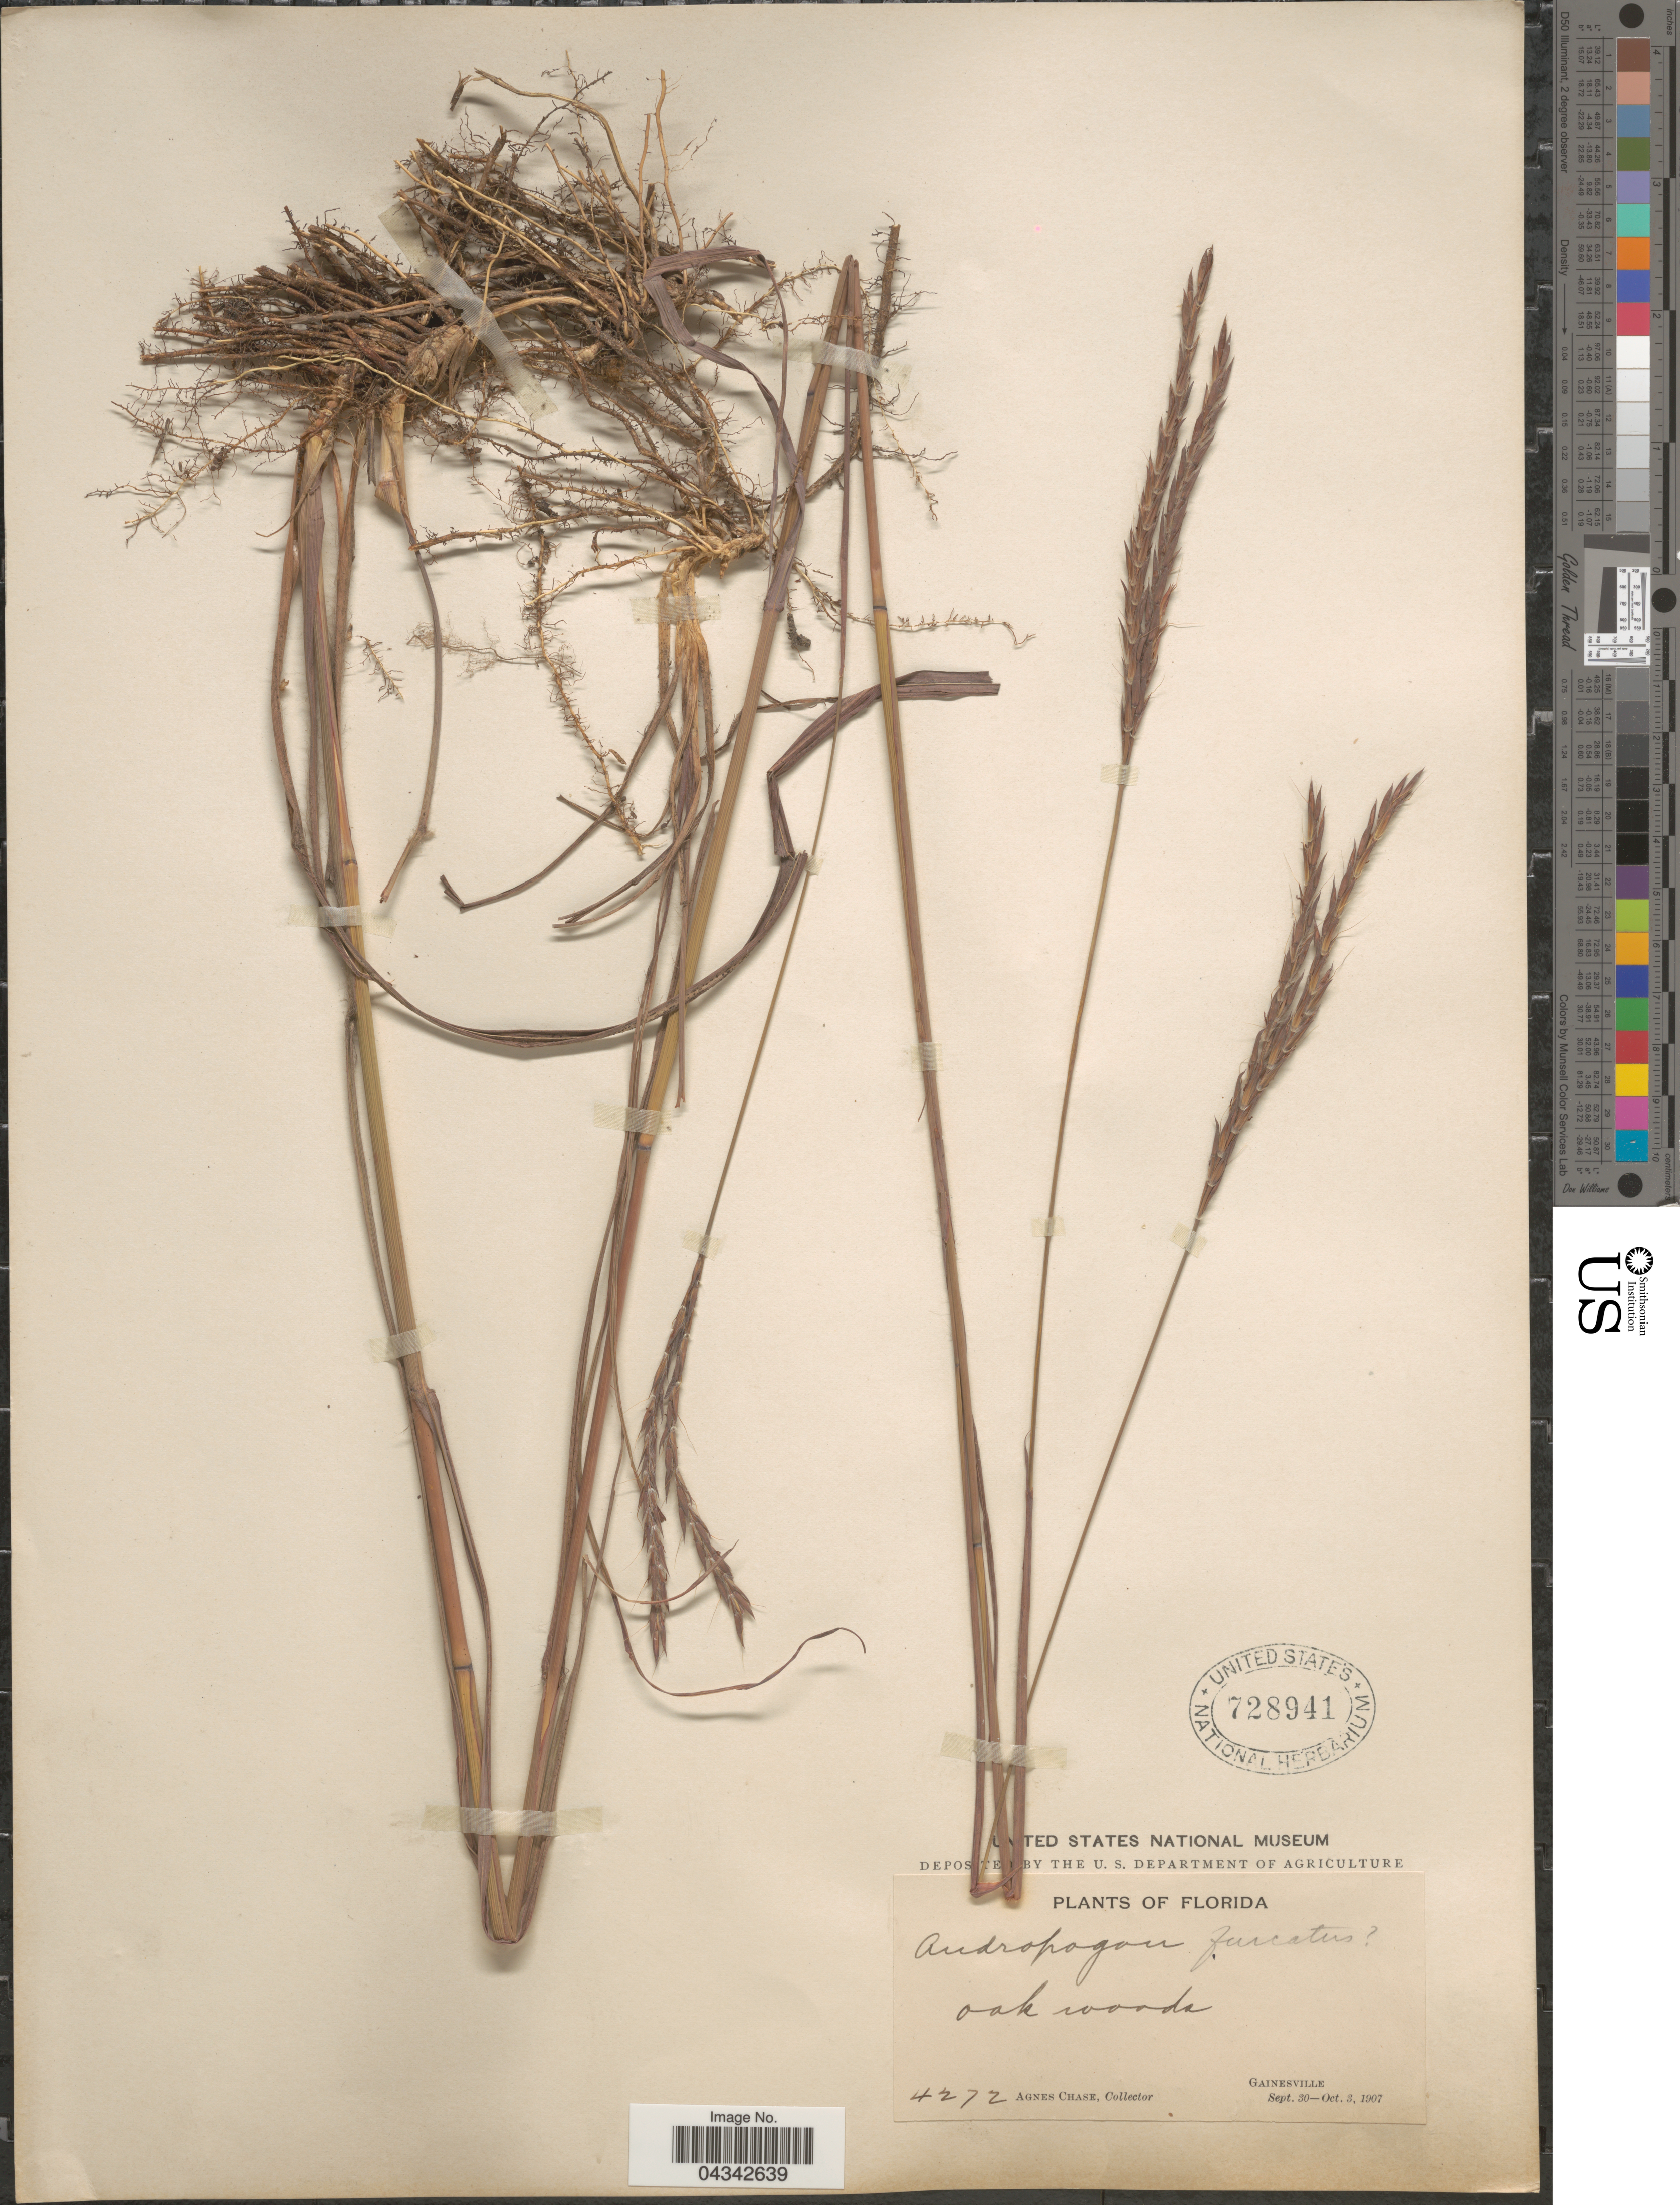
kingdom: Plantae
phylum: Tracheophyta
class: Liliopsida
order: Poales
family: Poaceae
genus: Andropogon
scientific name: Andropogon gerardii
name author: Vitman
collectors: A. Chase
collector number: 4272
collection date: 1907-09-30/1907-10-03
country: United States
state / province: Florida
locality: Oak woods. Gainesville.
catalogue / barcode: US 728941